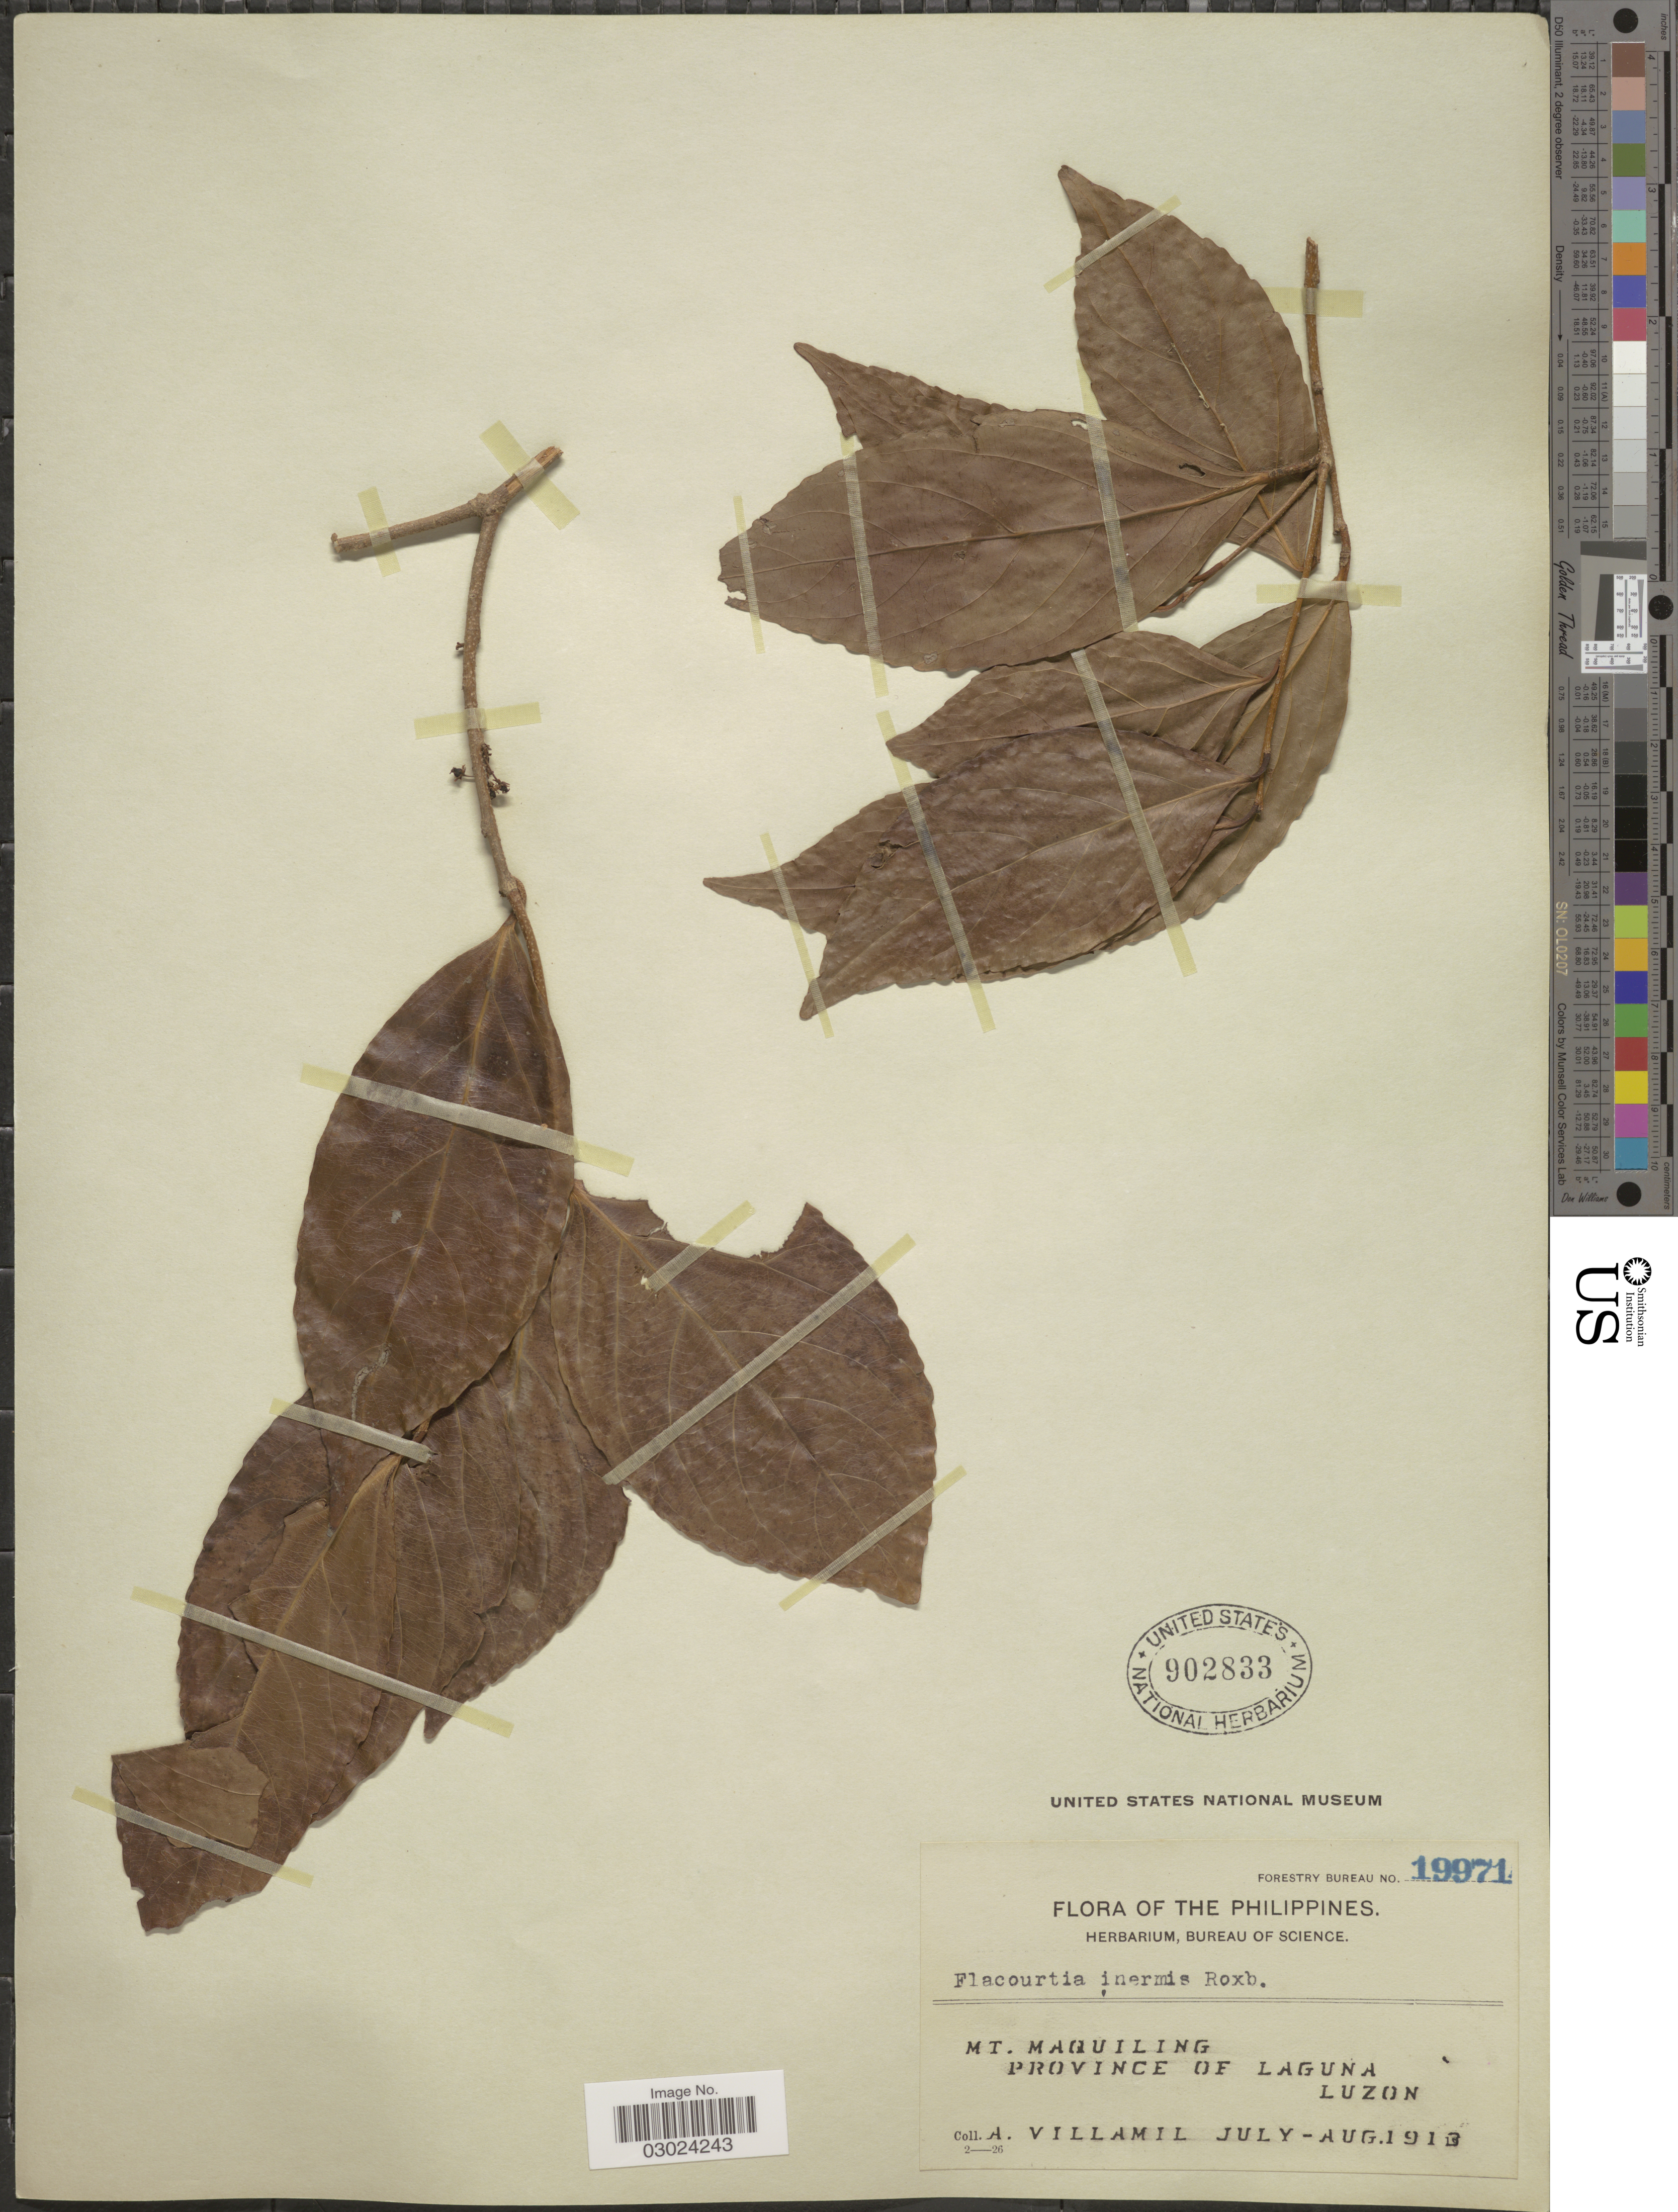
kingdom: Plantae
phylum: Tracheophyta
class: Magnoliopsida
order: Malpighiales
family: Salicaceae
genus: Flacourtia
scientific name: Flacourtia inermis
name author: Roxb.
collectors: A. Villamil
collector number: Forestry Bureau 19971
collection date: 1913-07/1913-08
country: Philippines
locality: Mt. Maquiling. Province of Laguna, Luzon.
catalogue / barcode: US 902833